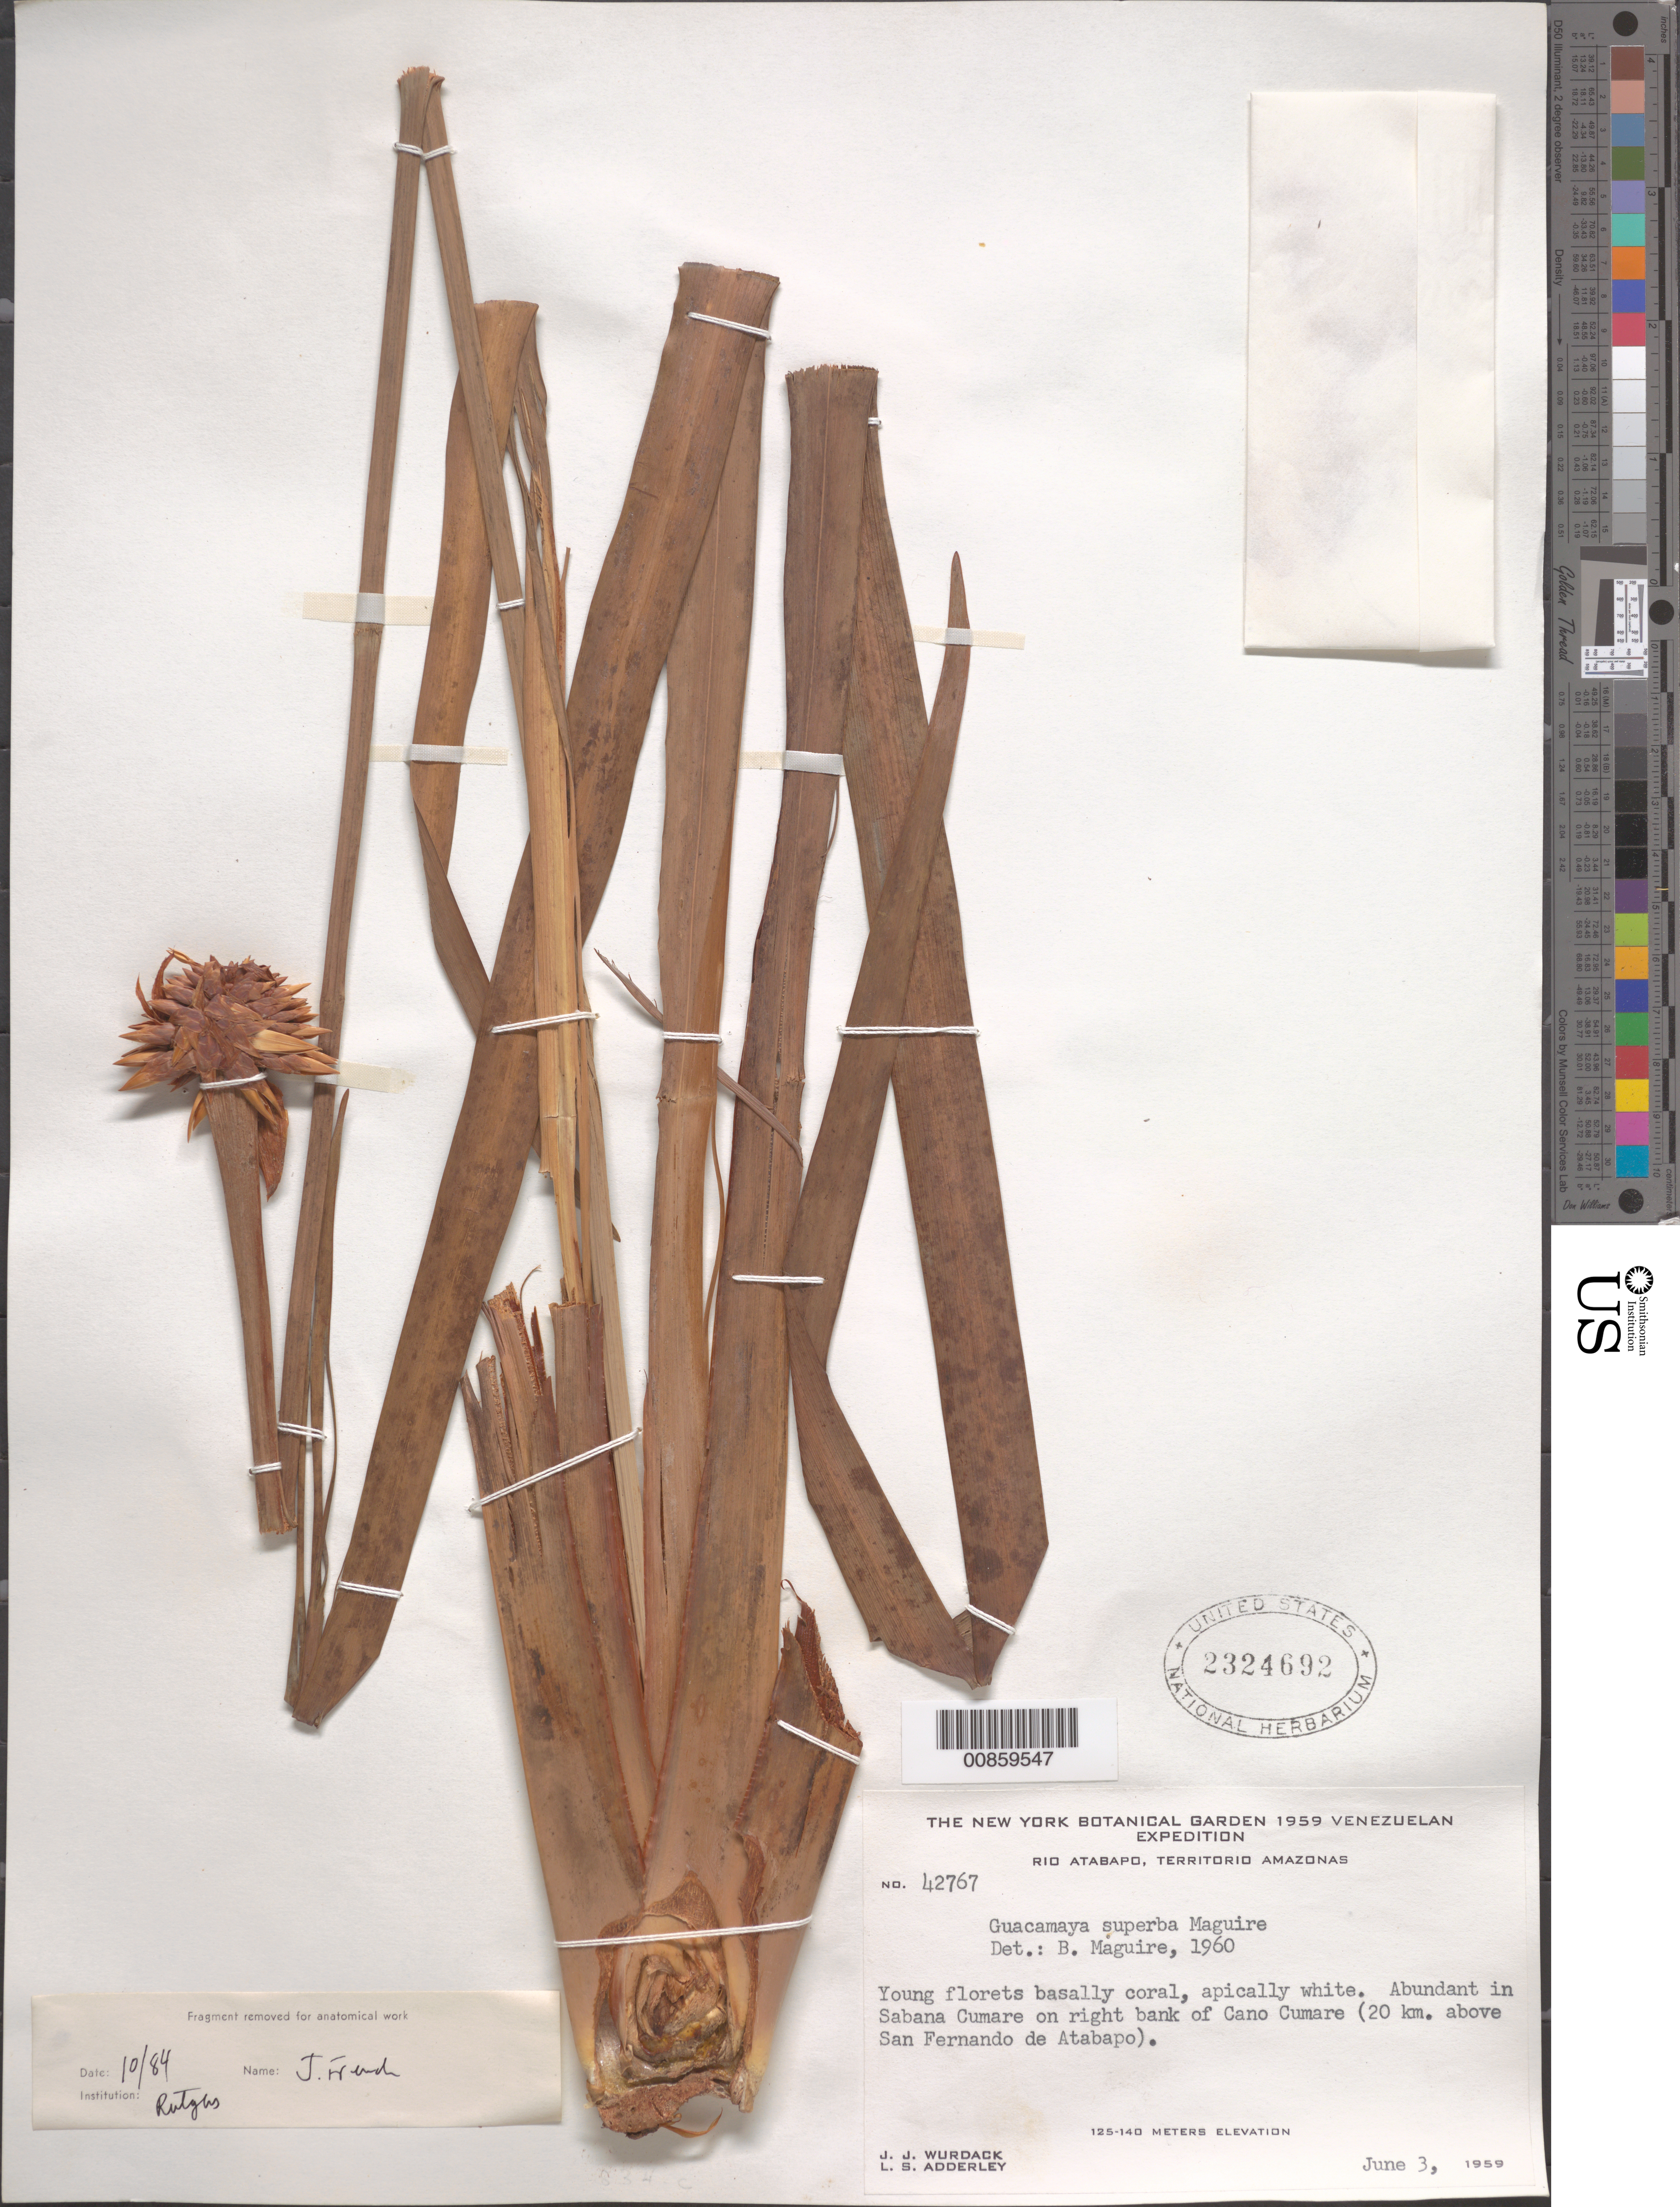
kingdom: Plantae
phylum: Tracheophyta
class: Liliopsida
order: Poales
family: Rapateaceae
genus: Guacamaya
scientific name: Guacamaya superba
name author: Maguire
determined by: Maguire, Bassett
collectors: J. J. Wurdack & L. S. Adderley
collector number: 42767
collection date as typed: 3-Jun-59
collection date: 1959-06-03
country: Venezuela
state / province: Amazonas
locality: Sabana Cumare on right bank of Caño Cumare, Río Atabapo, 20 km above San Fernando de Atabapo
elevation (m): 125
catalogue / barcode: US 2324692